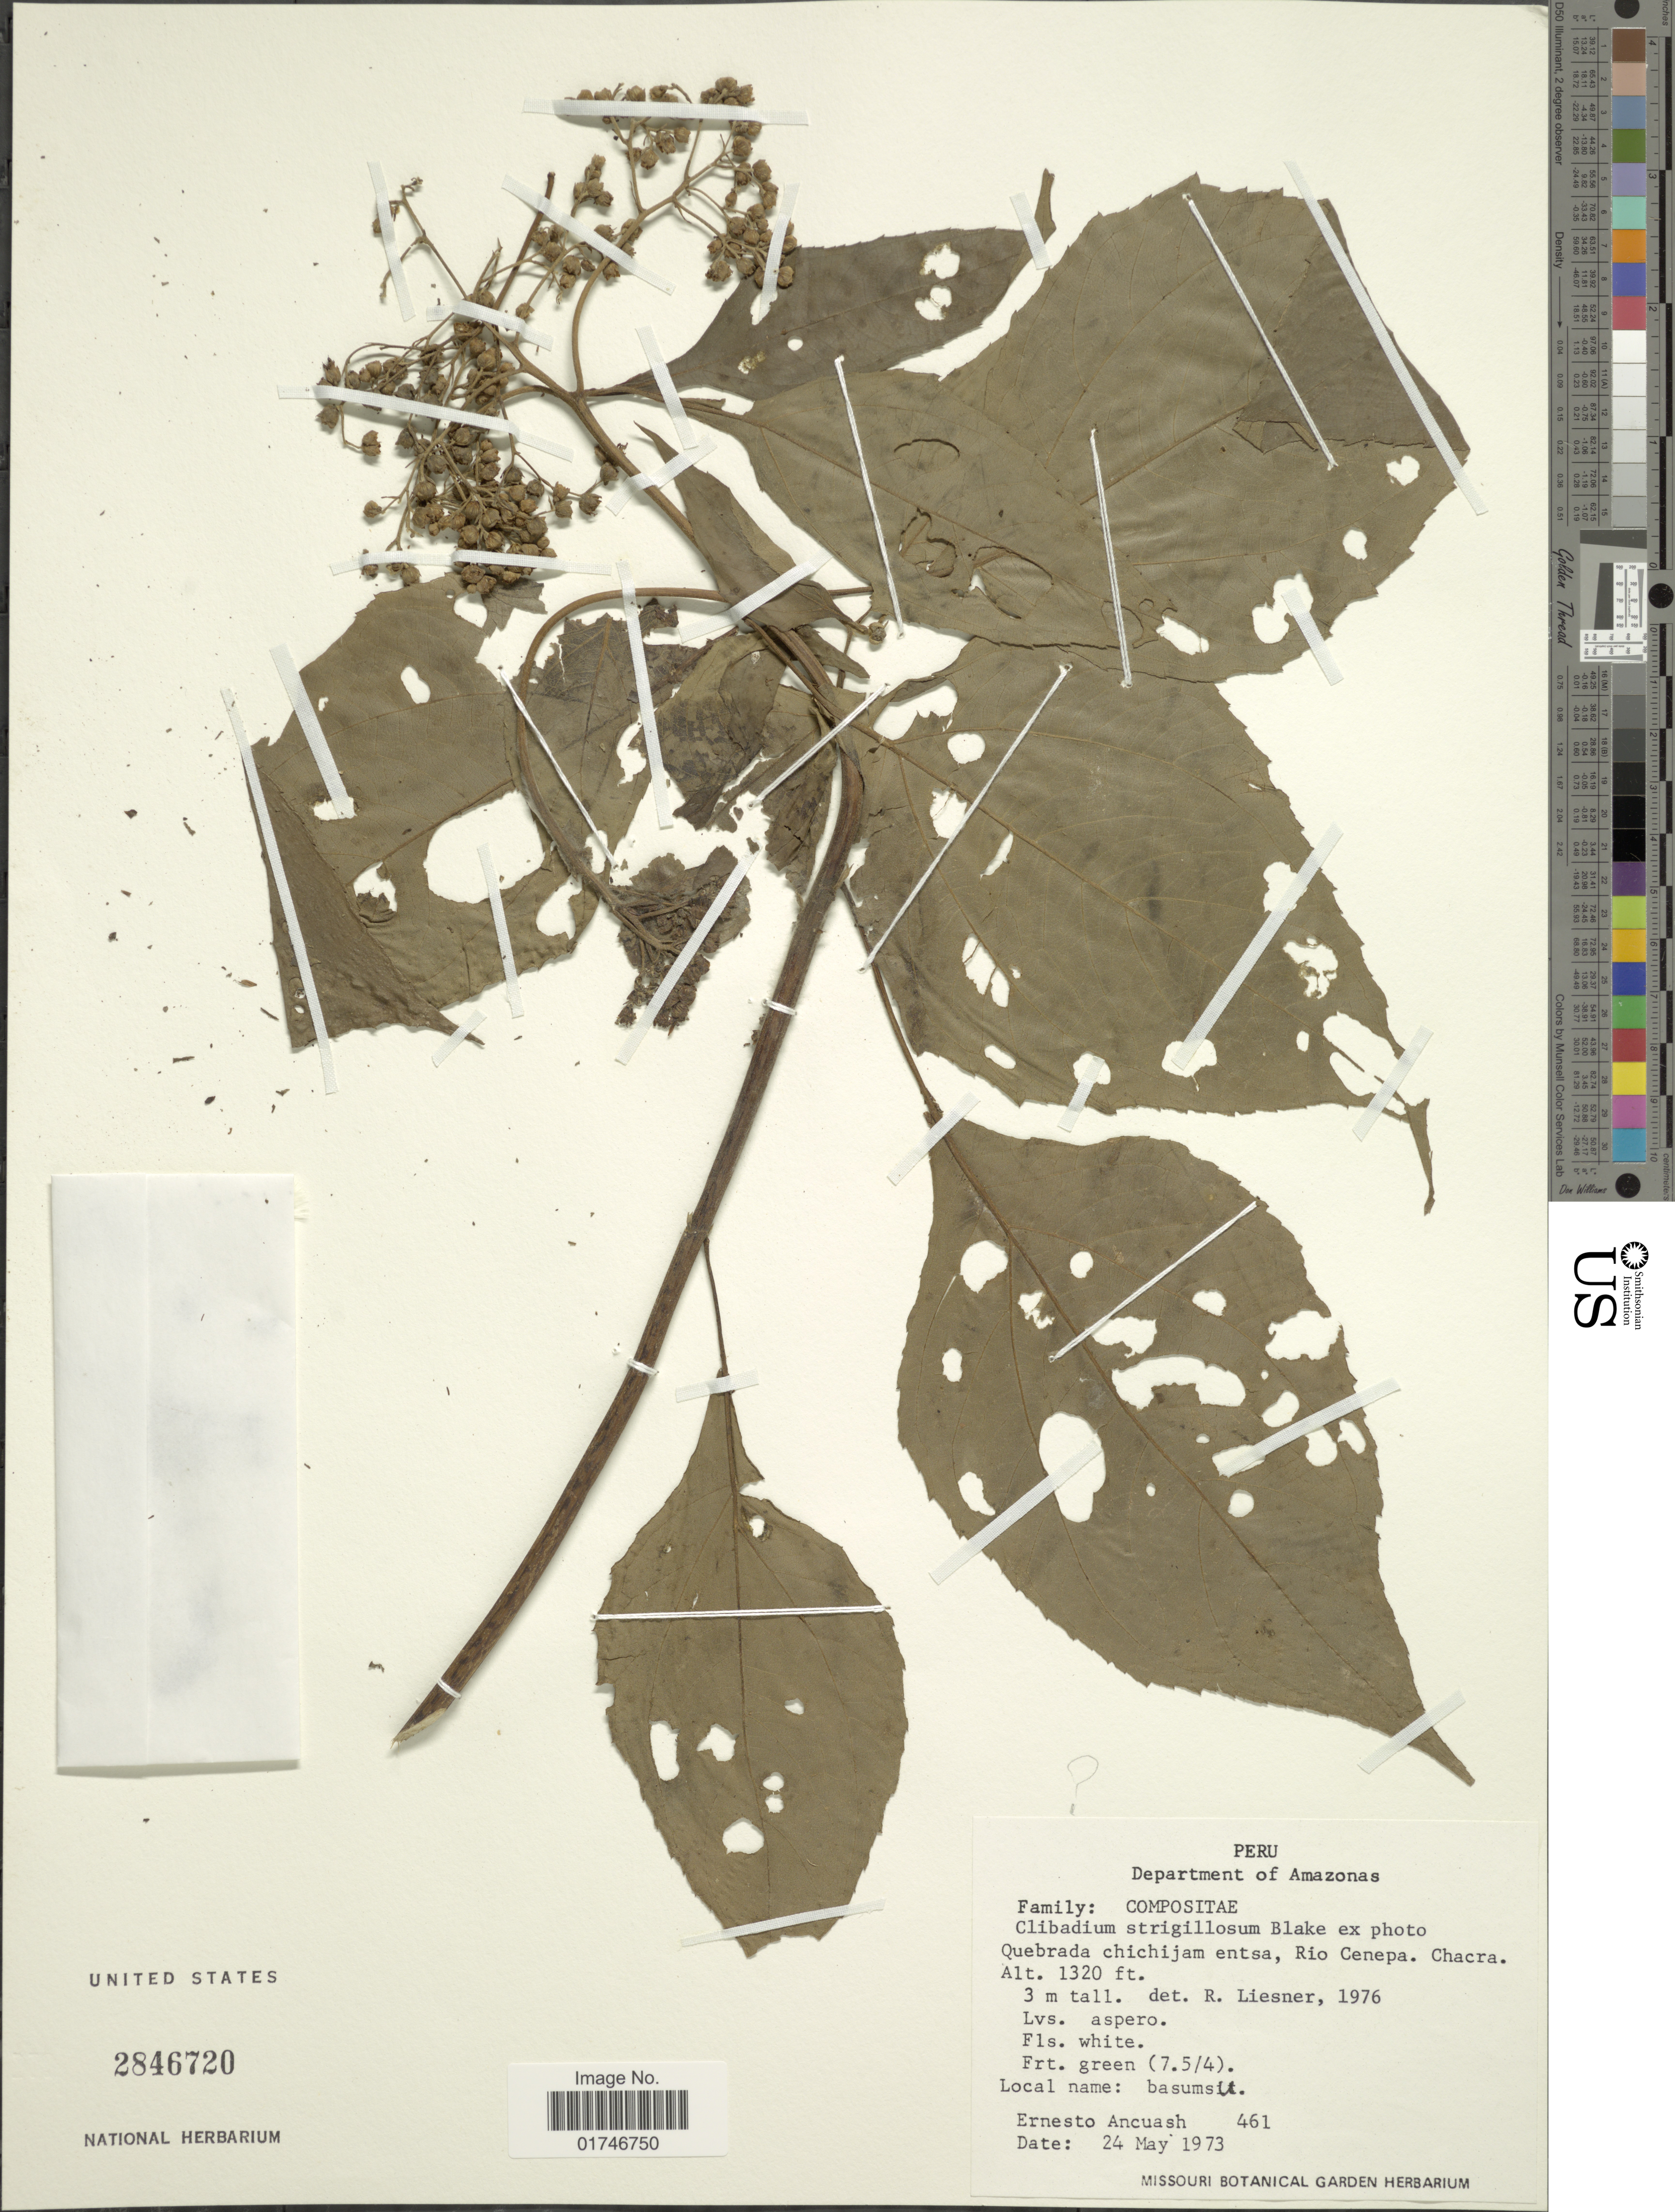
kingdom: Plantae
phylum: Tracheophyta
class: Magnoliopsida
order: Asterales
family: Asteraceae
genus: Clibadium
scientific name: Clibadium strigillosum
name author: S.F. Blake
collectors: E. Ancuash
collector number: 461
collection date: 1973-05-24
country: Peru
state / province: Amazonas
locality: Department of Amazonas. Quebrada chichijam entsa, Rio Cenepa. Chacra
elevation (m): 402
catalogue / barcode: US 2846720